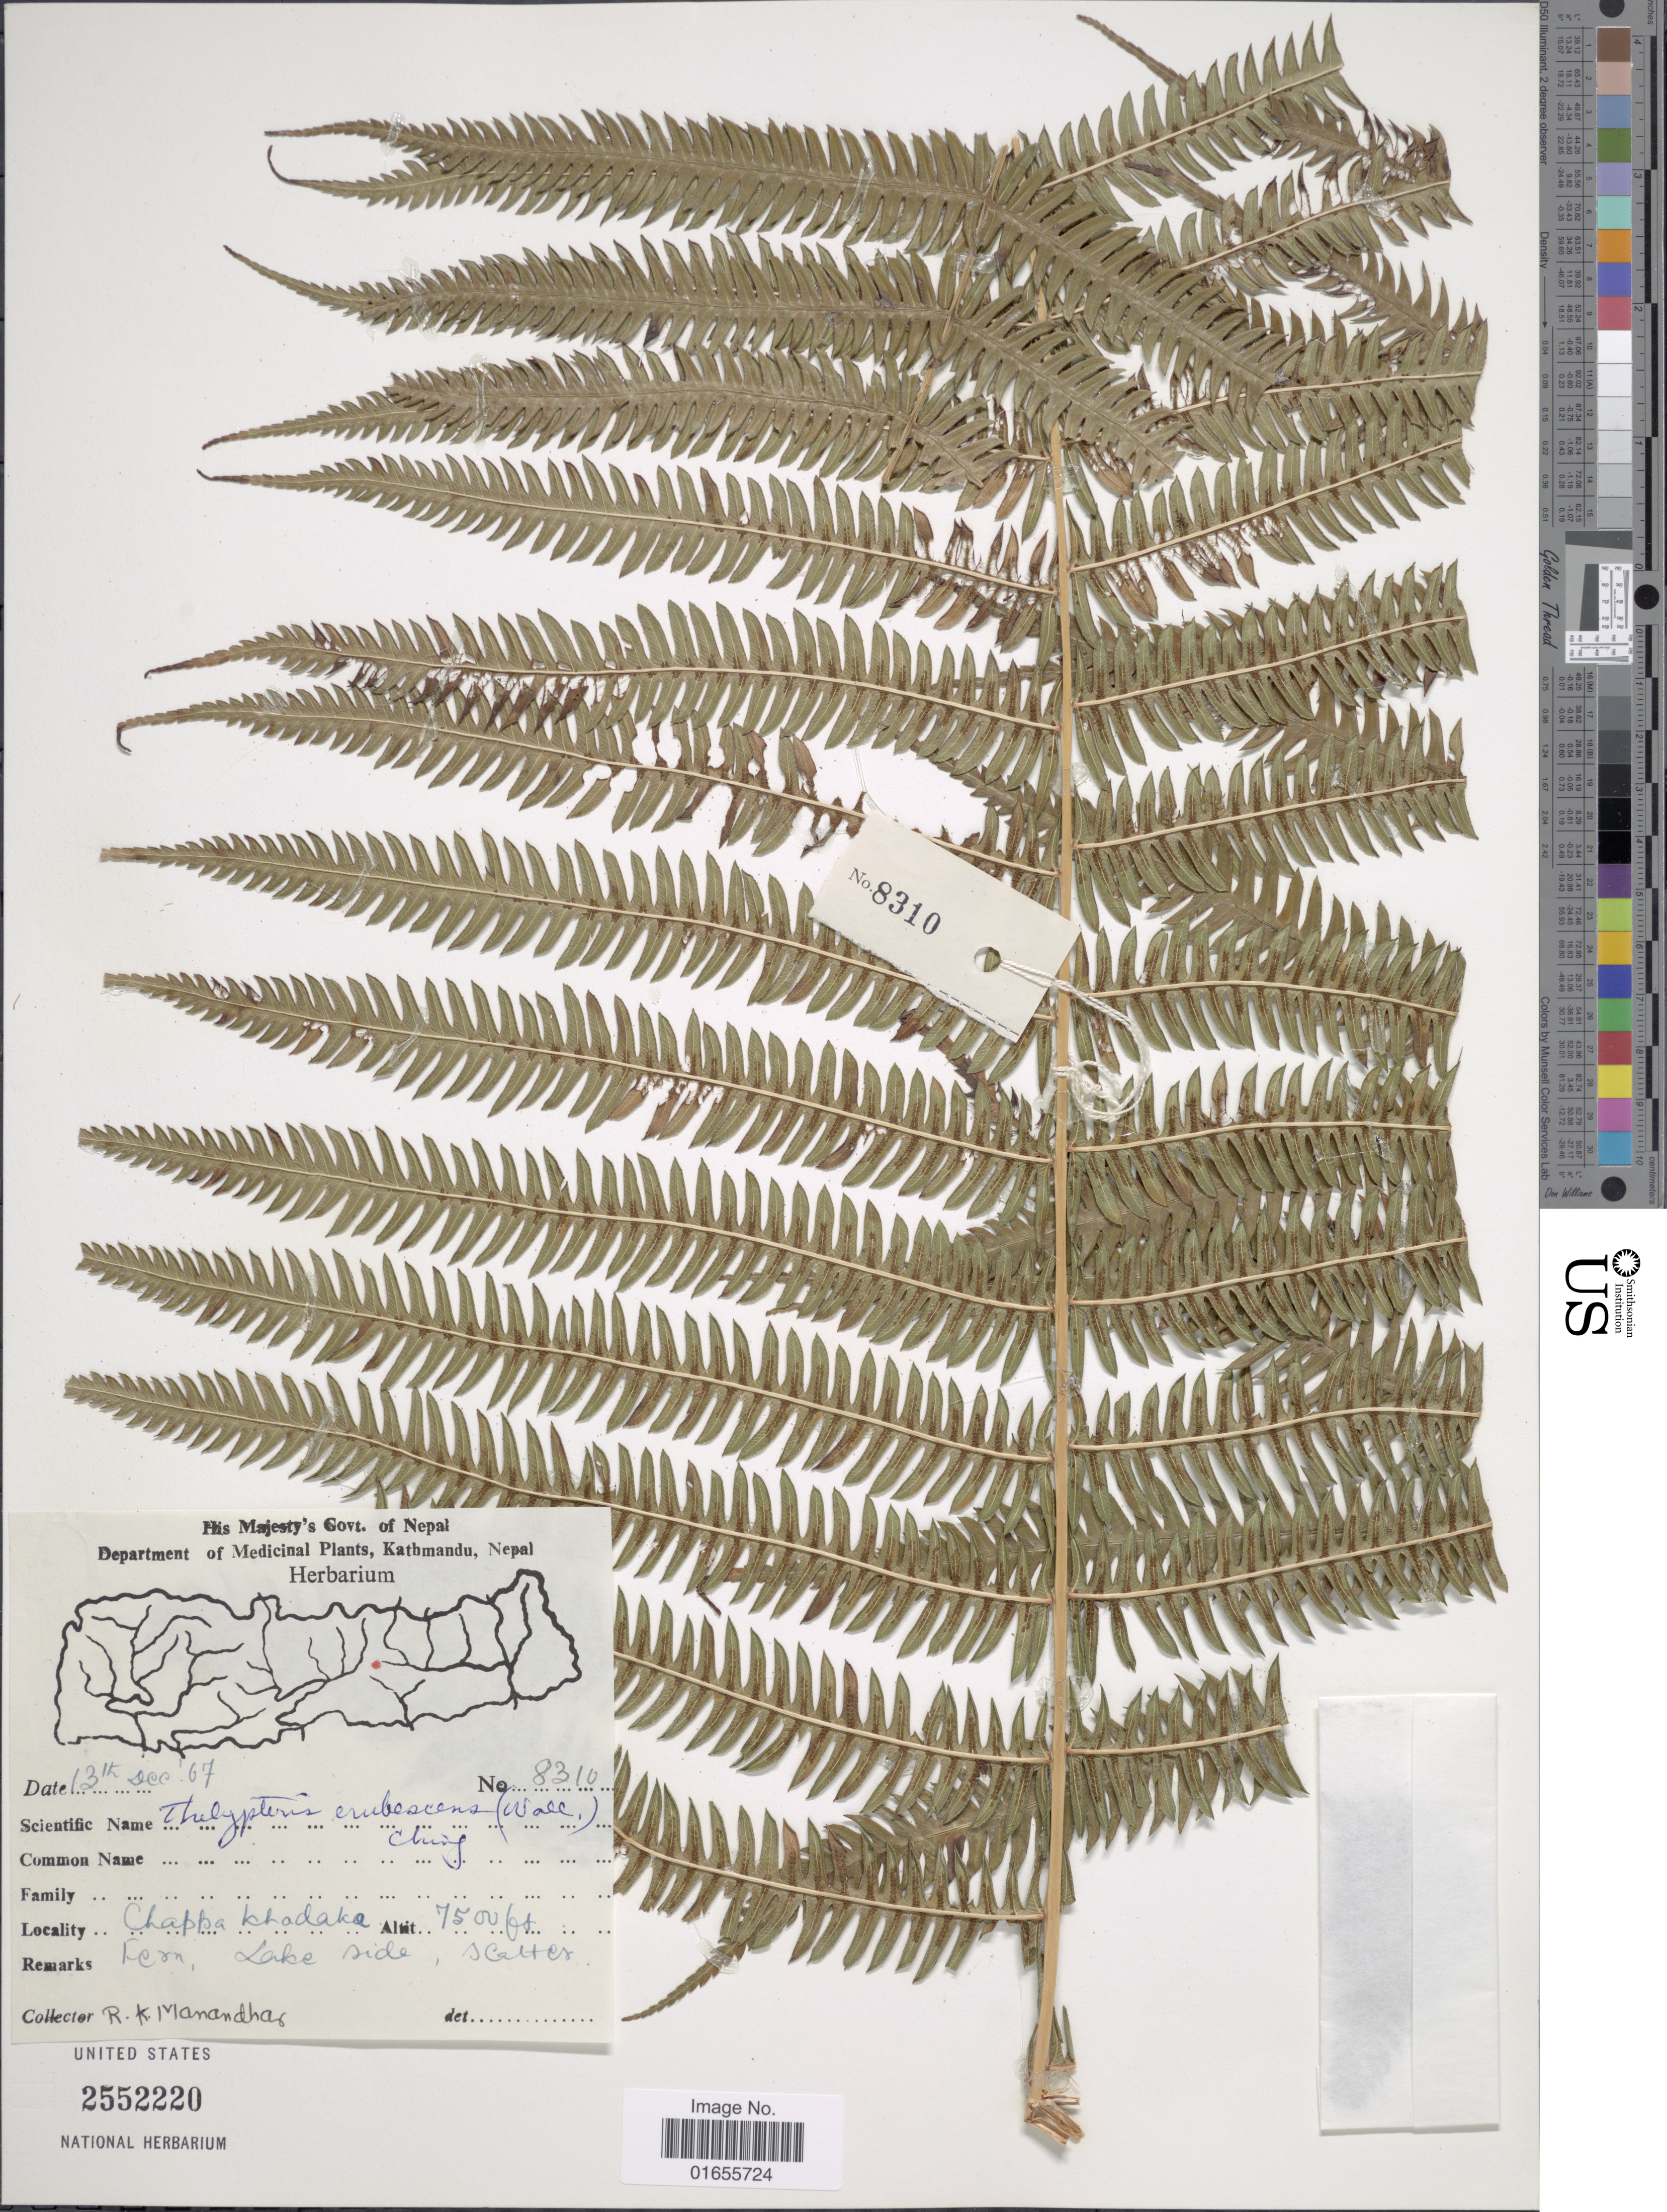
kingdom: Plantae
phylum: Tracheophyta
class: Polypodiopsida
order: Polypodiales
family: Thelypteridaceae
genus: Glaphyropteridopsis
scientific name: Glaphyropteridopsis erubescens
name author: (Wall. ex Hook.) Ching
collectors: R. Manandhar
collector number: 8310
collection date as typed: Transcribed d/m/y: 13/12/67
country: Nepal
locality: Chappa Khadak [interpreted]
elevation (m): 2286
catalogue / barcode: US 2552220